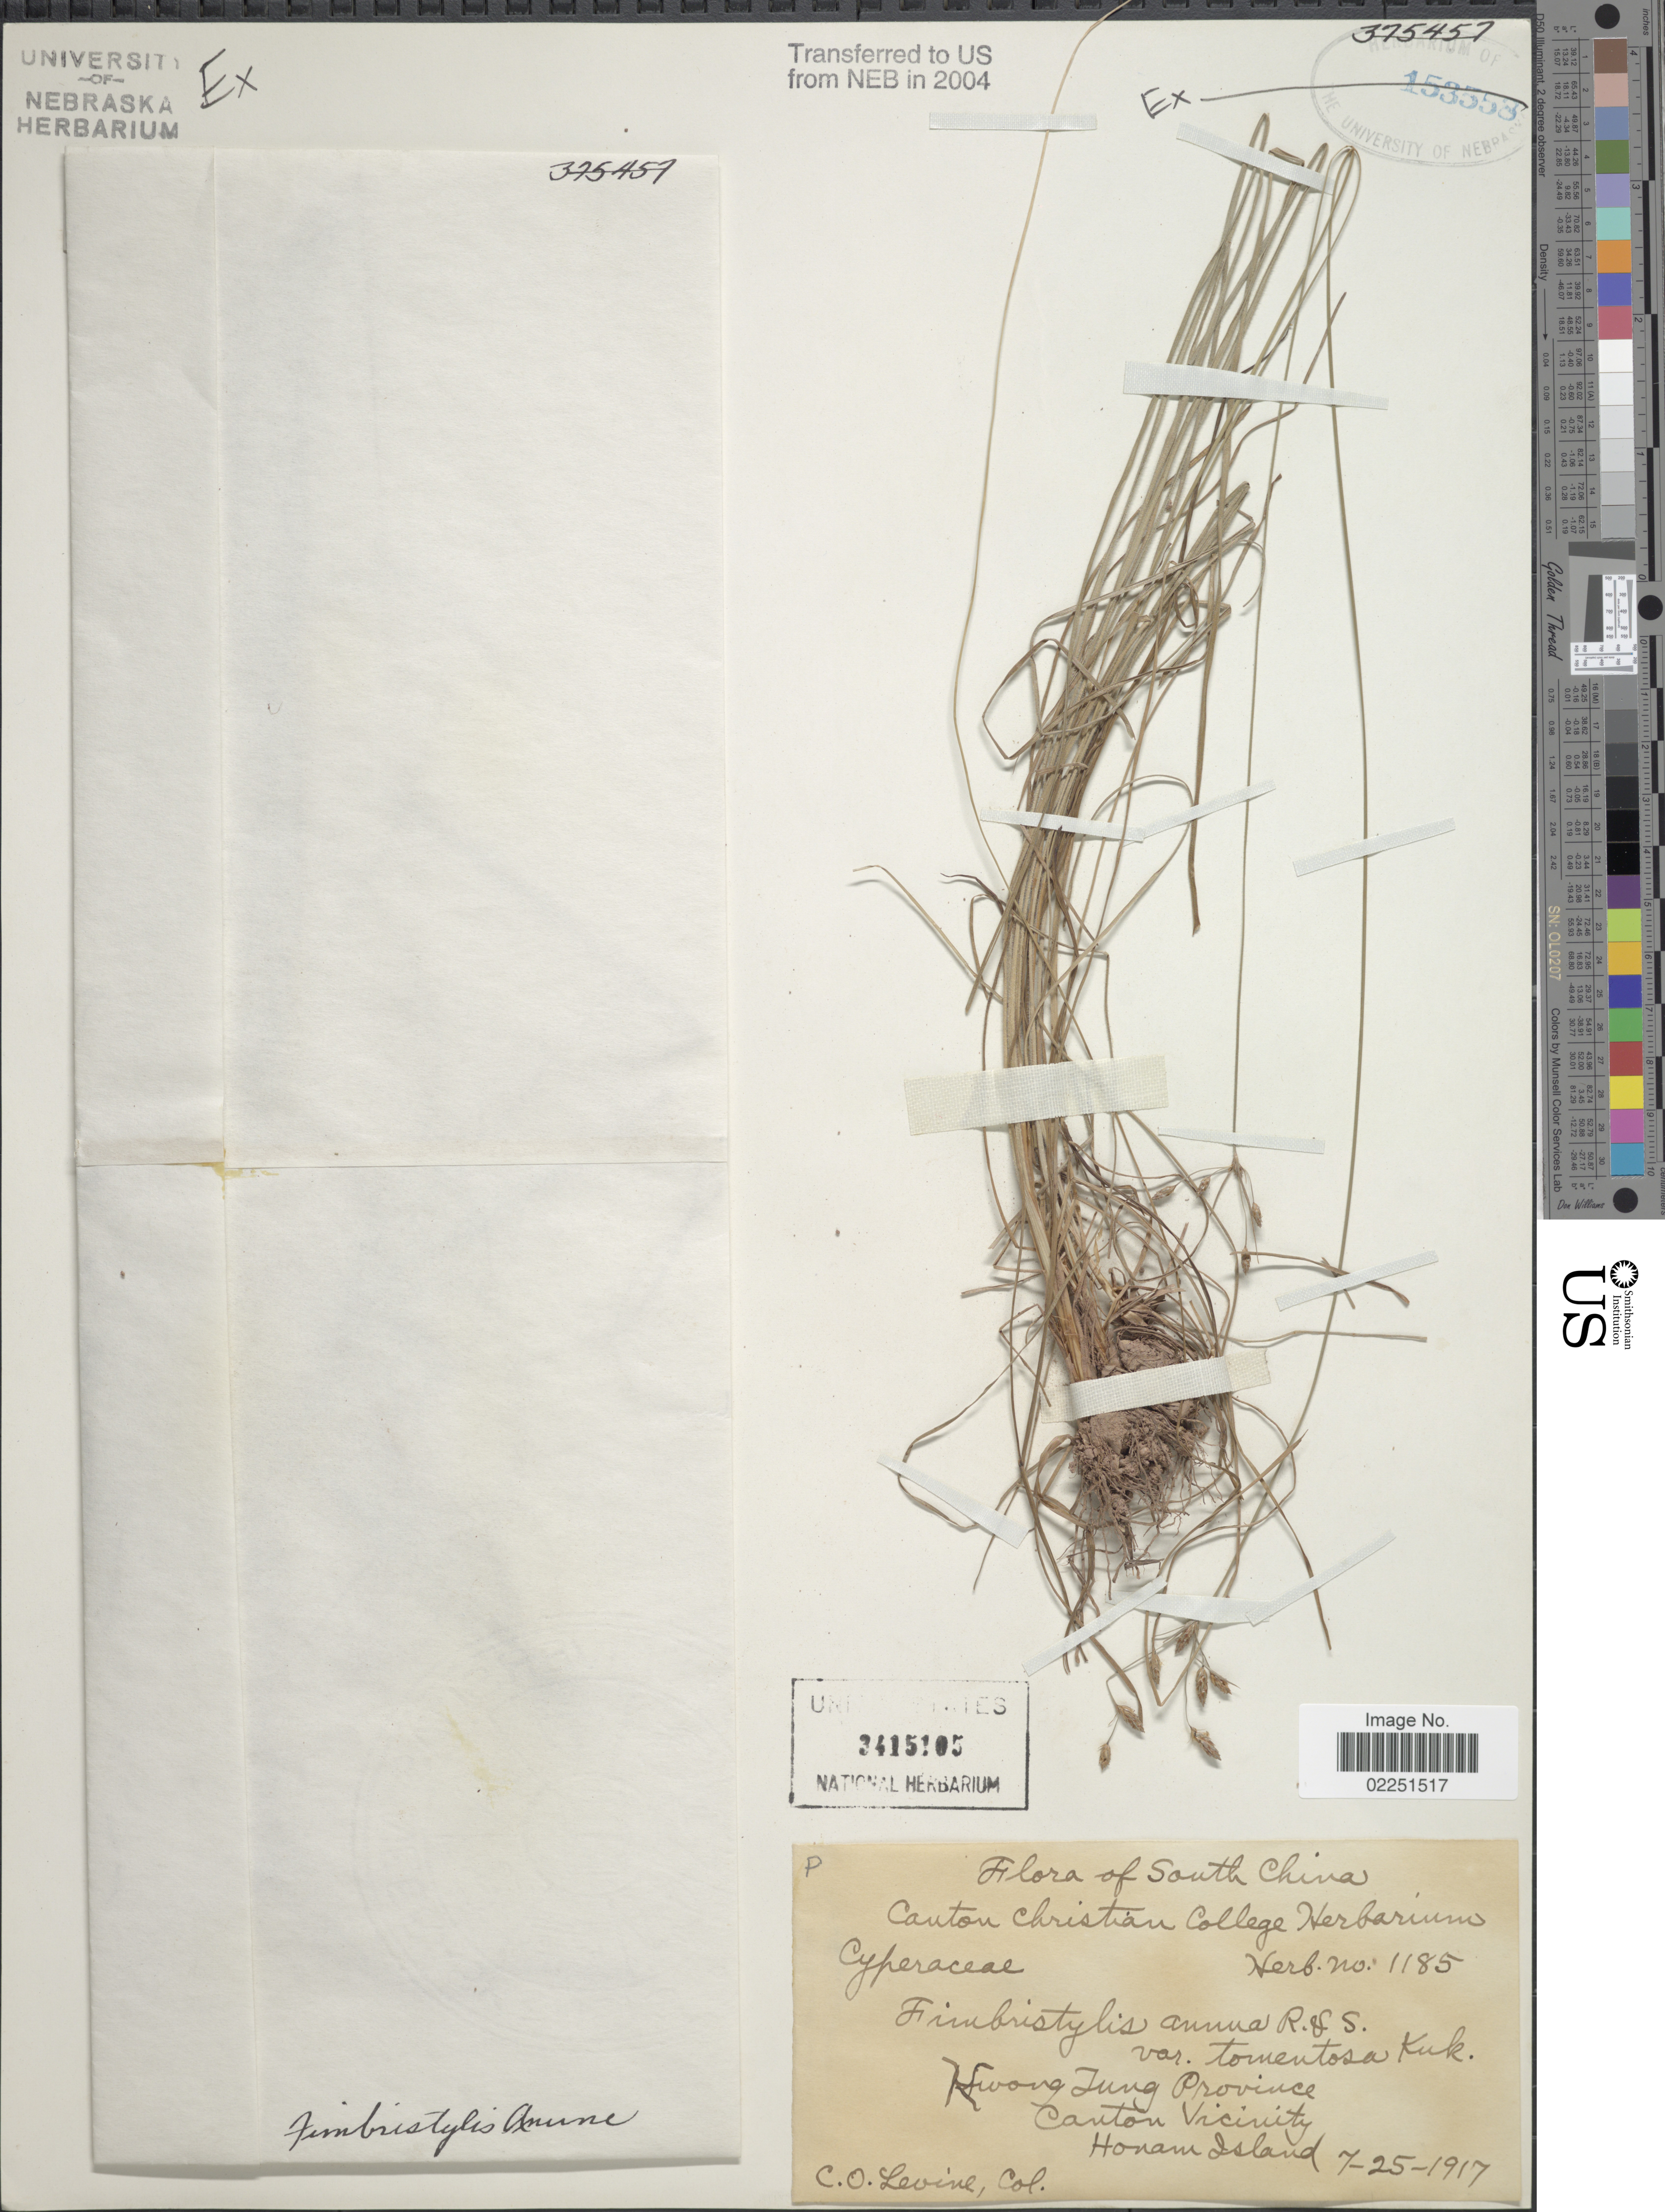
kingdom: Plantae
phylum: Tracheophyta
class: Liliopsida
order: Poales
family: Cyperaceae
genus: Fimbristylis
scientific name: Fimbristylis dichotomoides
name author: Tang & F.T. Wang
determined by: Tang, T.; Wang, F. T.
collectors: C. O. Levine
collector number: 1185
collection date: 1917-07-25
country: China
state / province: Guangdong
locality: South China. Kwong Tung Province, Canton Vicinity, Honam Island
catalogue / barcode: US 3415105